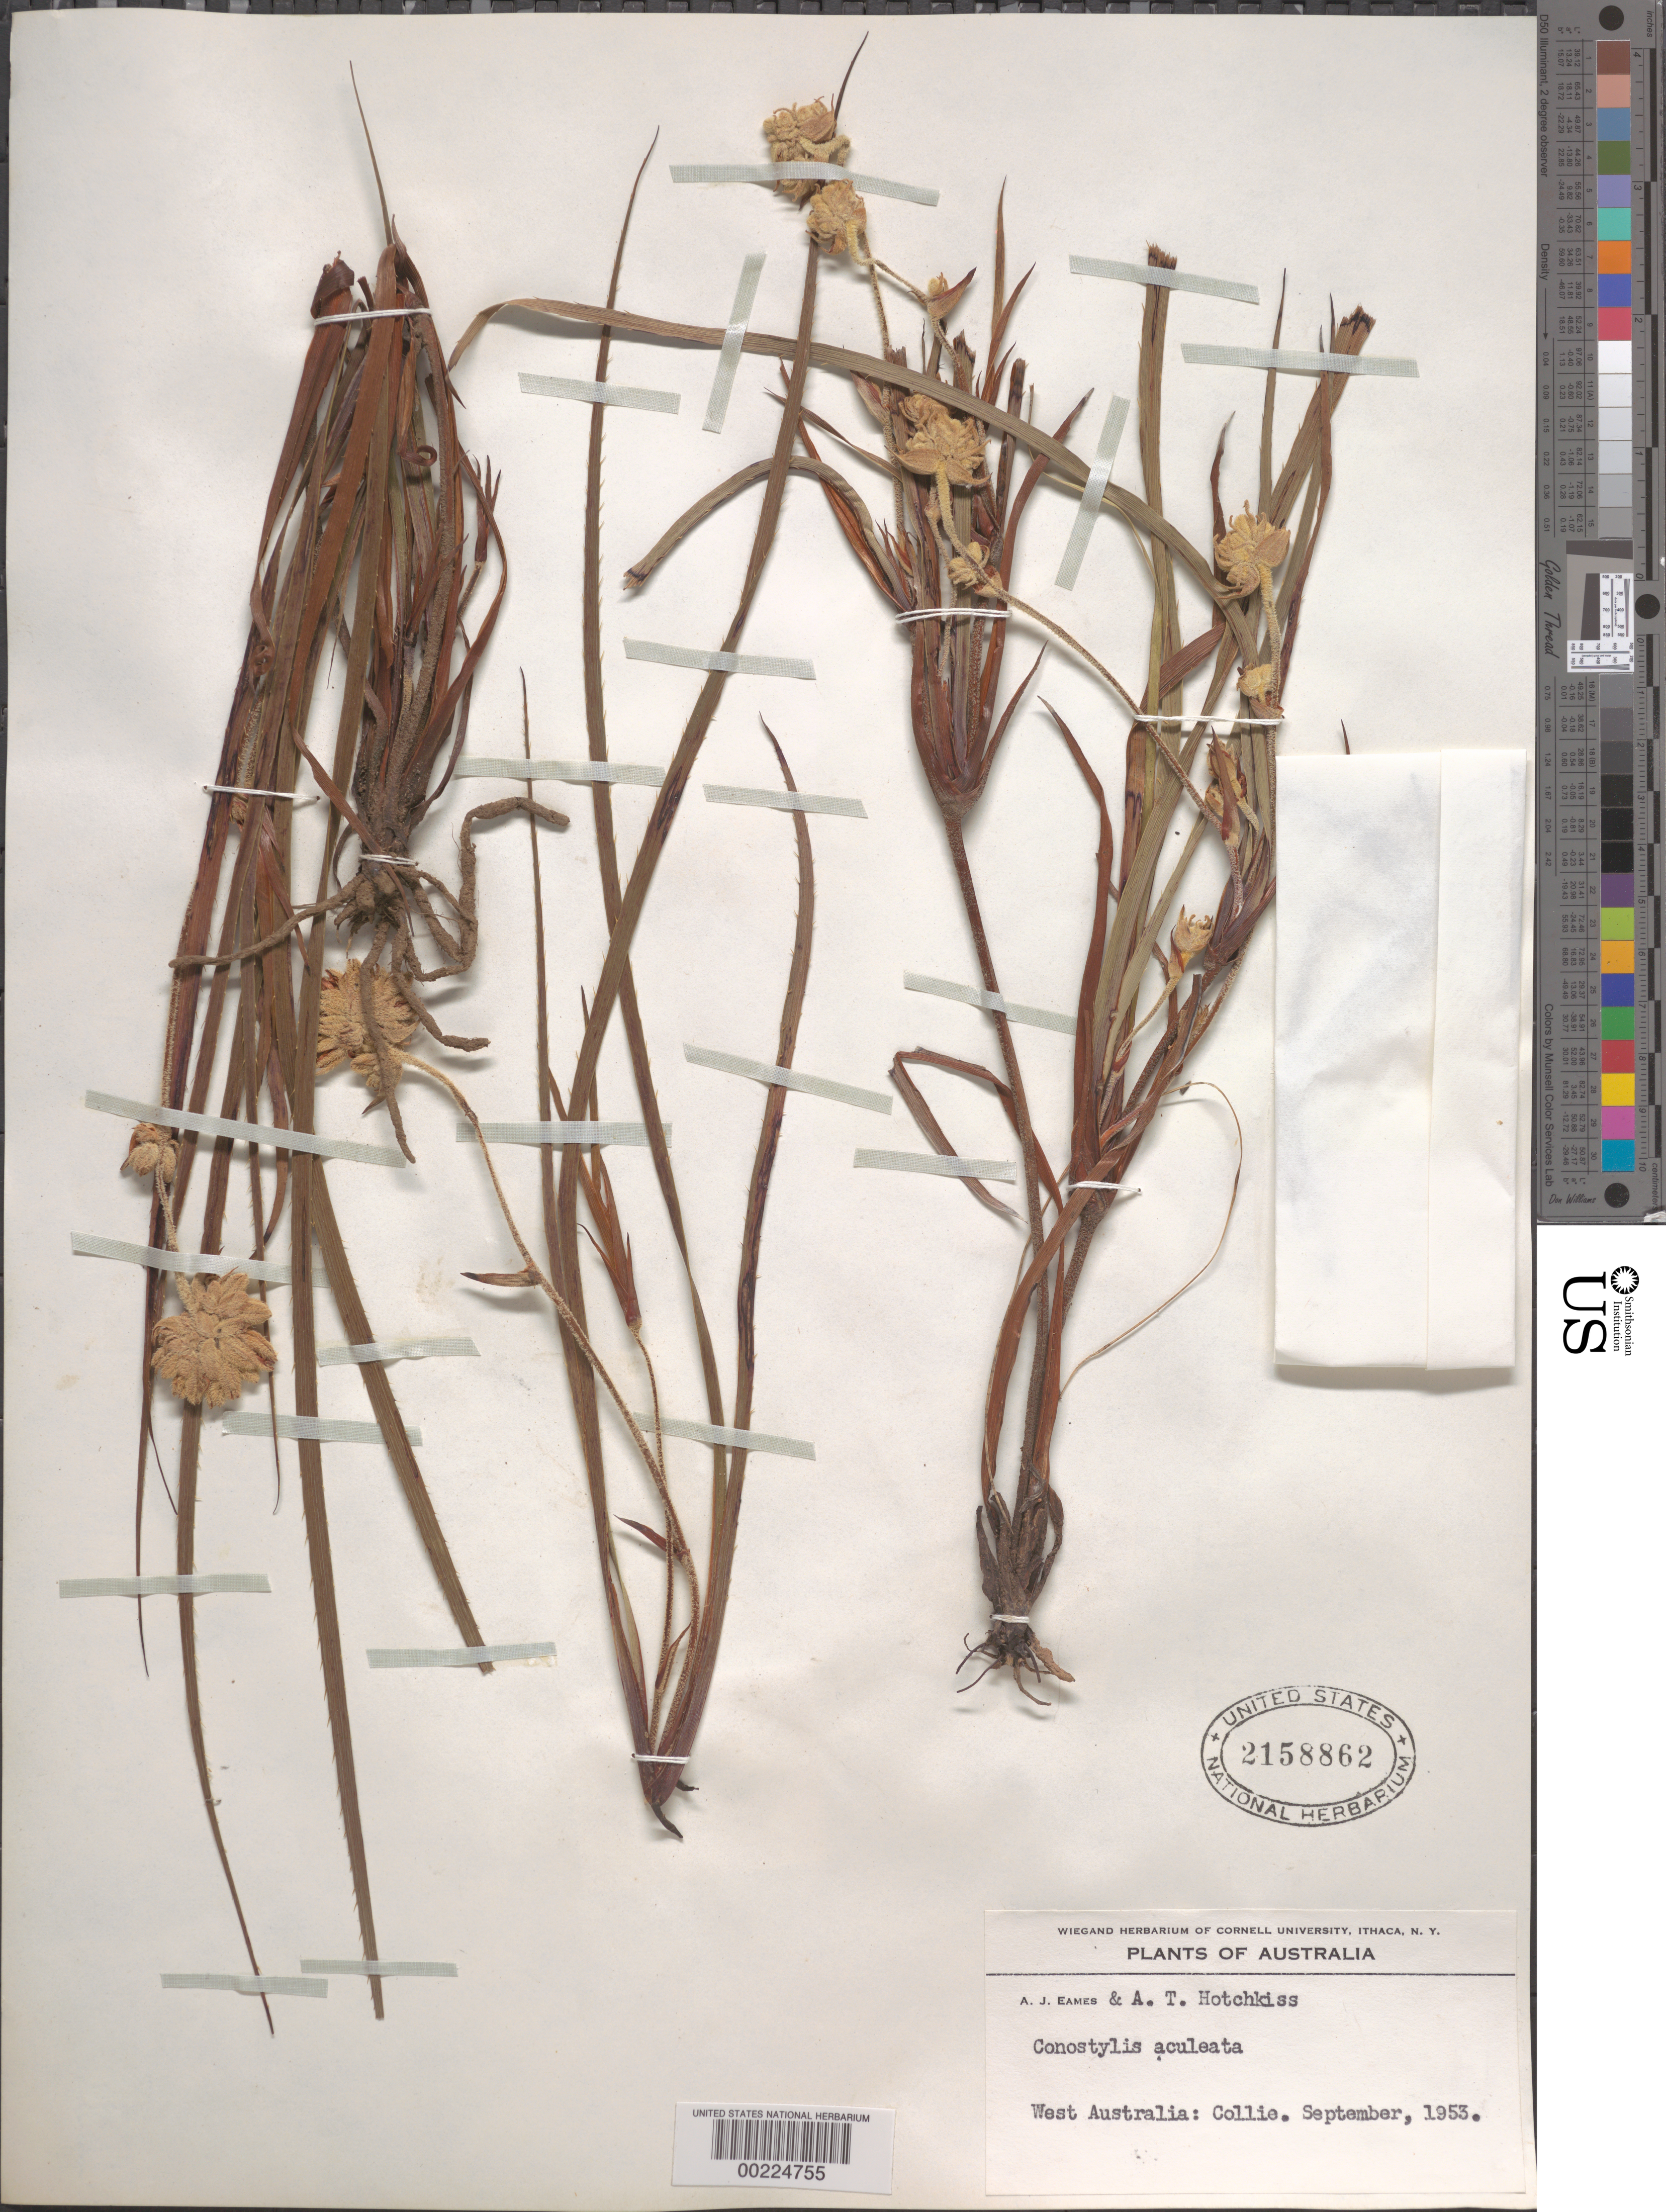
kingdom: Plantae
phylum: Tracheophyta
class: Liliopsida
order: Commelinales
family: Haemodoraceae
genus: Conostylis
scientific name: Conostylis aculeata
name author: R. Br.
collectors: A. J. Eames & A. Hotchkiss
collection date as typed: Sep 1953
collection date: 1953-09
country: Australia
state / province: Western Australia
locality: Collie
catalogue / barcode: US 2158862